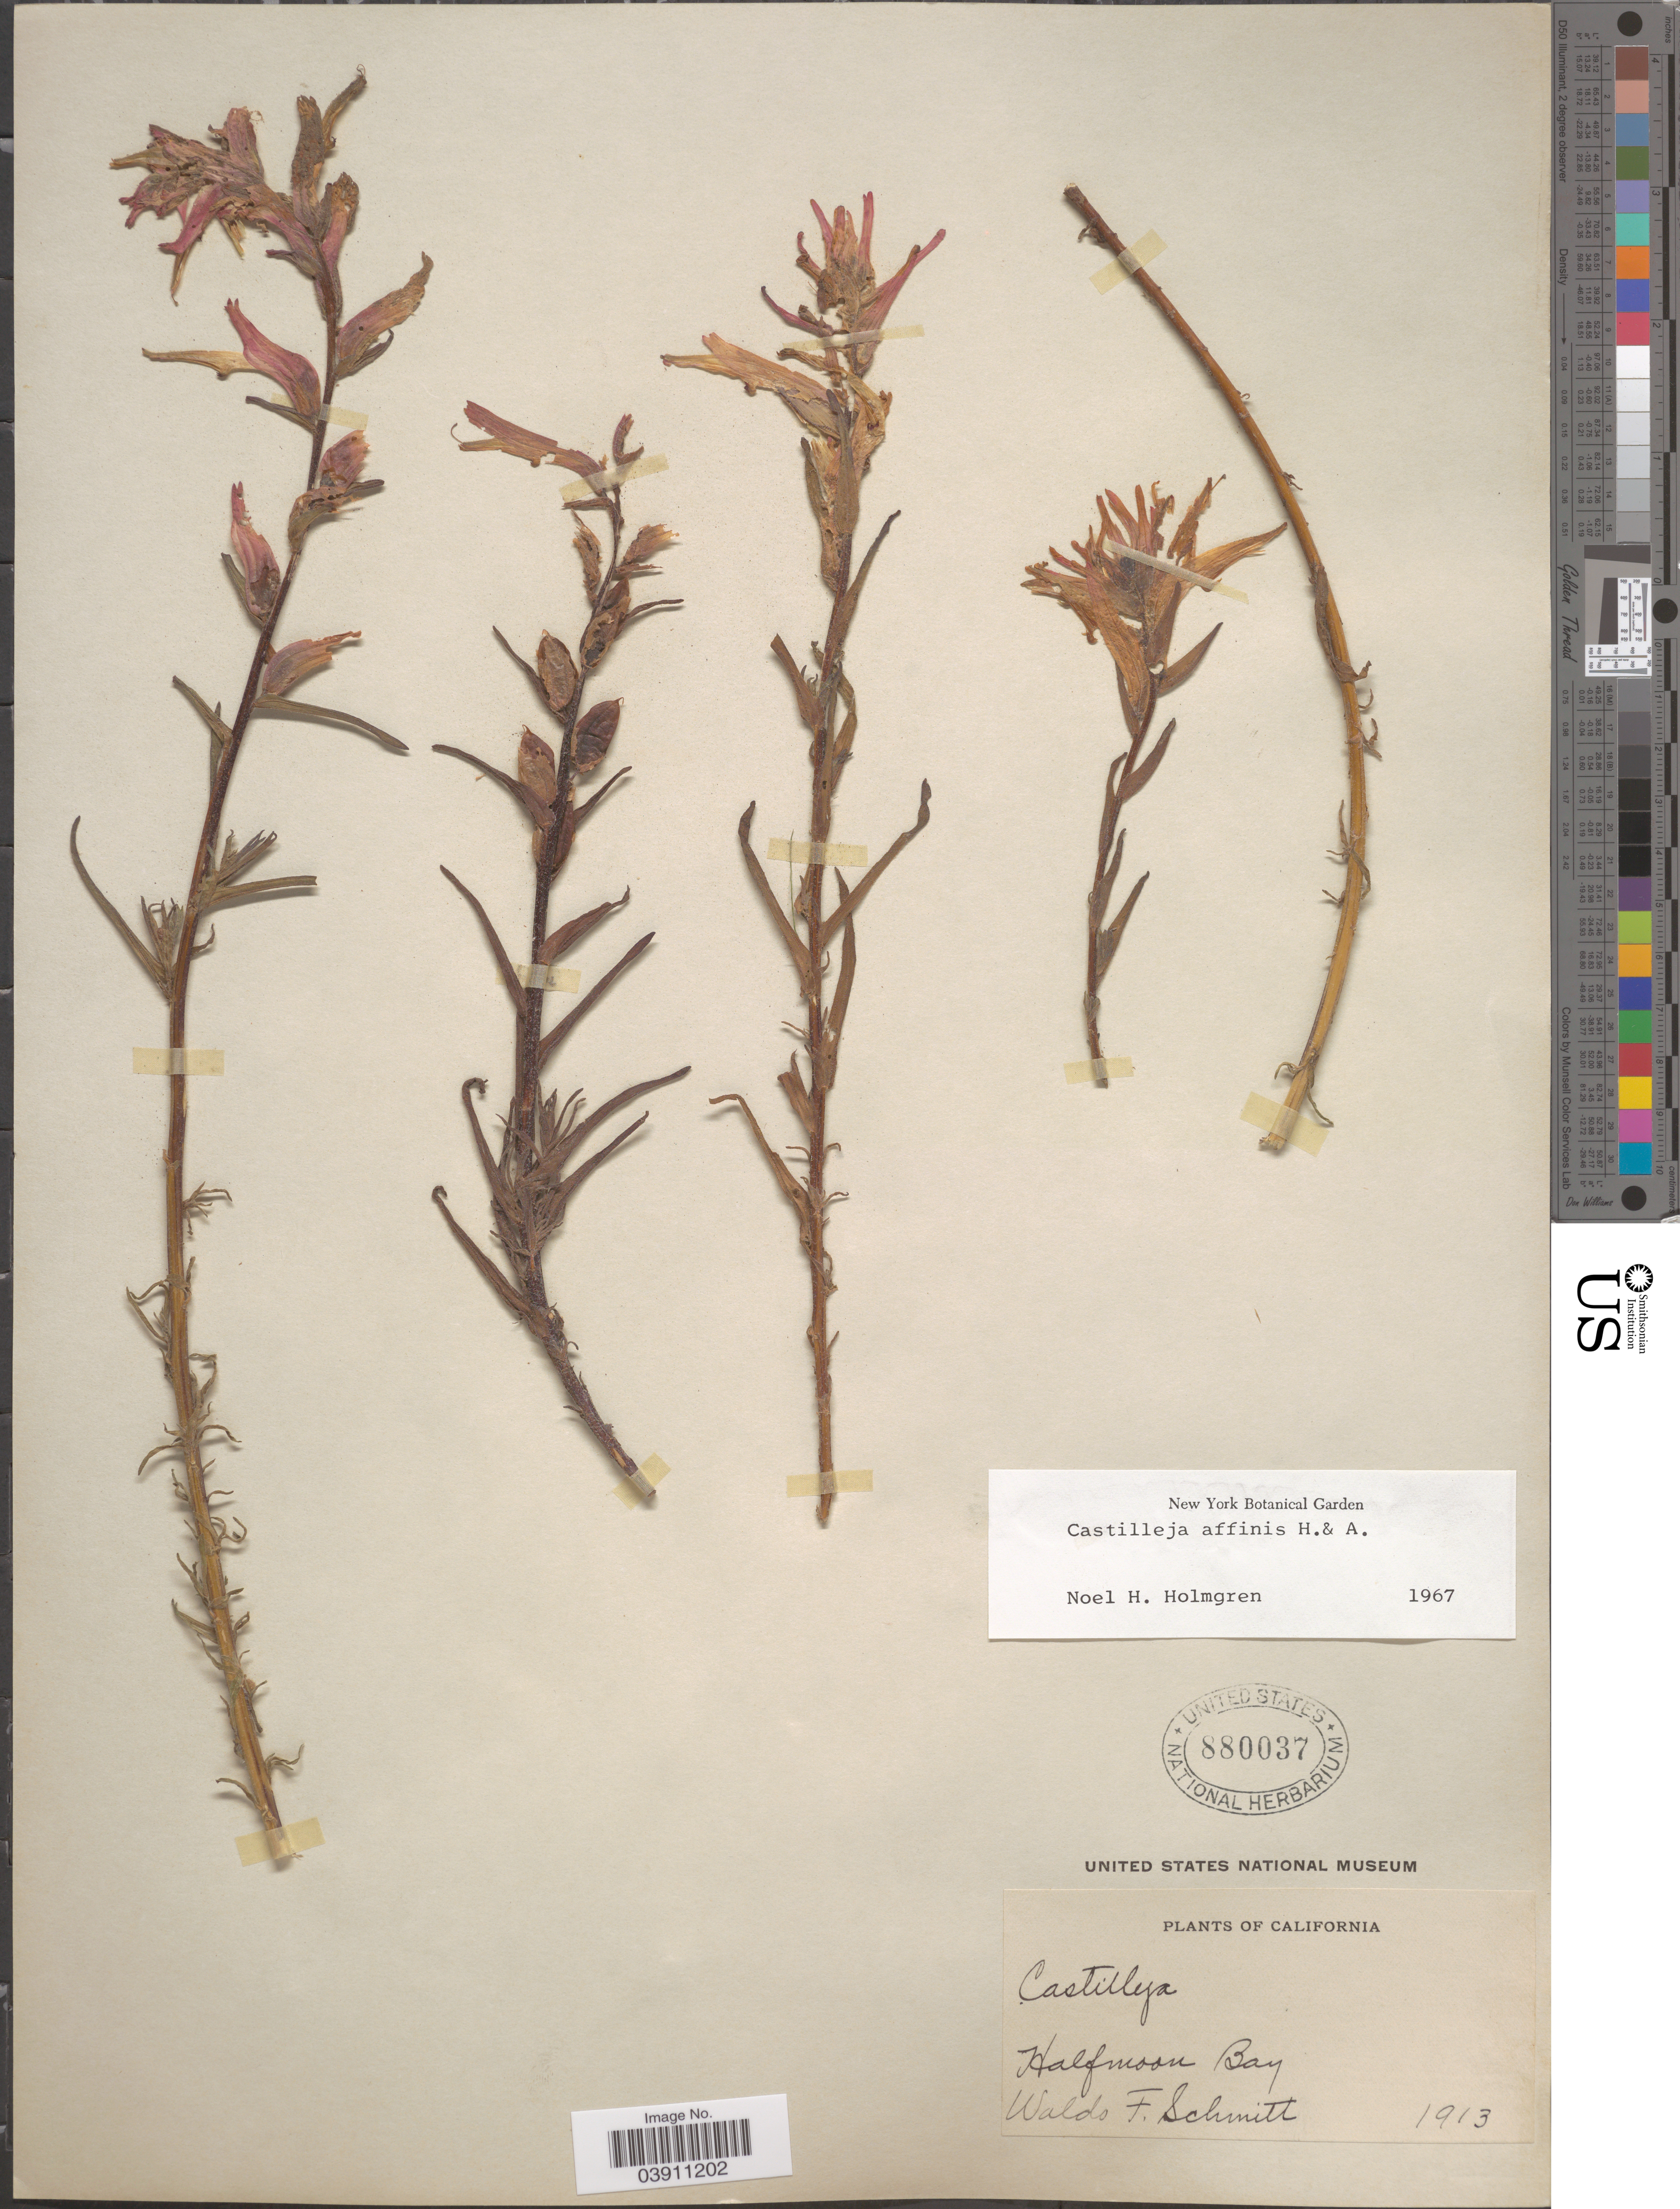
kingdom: Plantae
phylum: Tracheophyta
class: Magnoliopsida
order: Lamiales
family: Orobanchaceae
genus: Castilleja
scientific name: Castilleja affinis subsp. neglecta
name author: (Zeile) T.I. Chuang & Heckard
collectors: W. L. Schmitt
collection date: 1913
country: United States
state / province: California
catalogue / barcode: US 880037